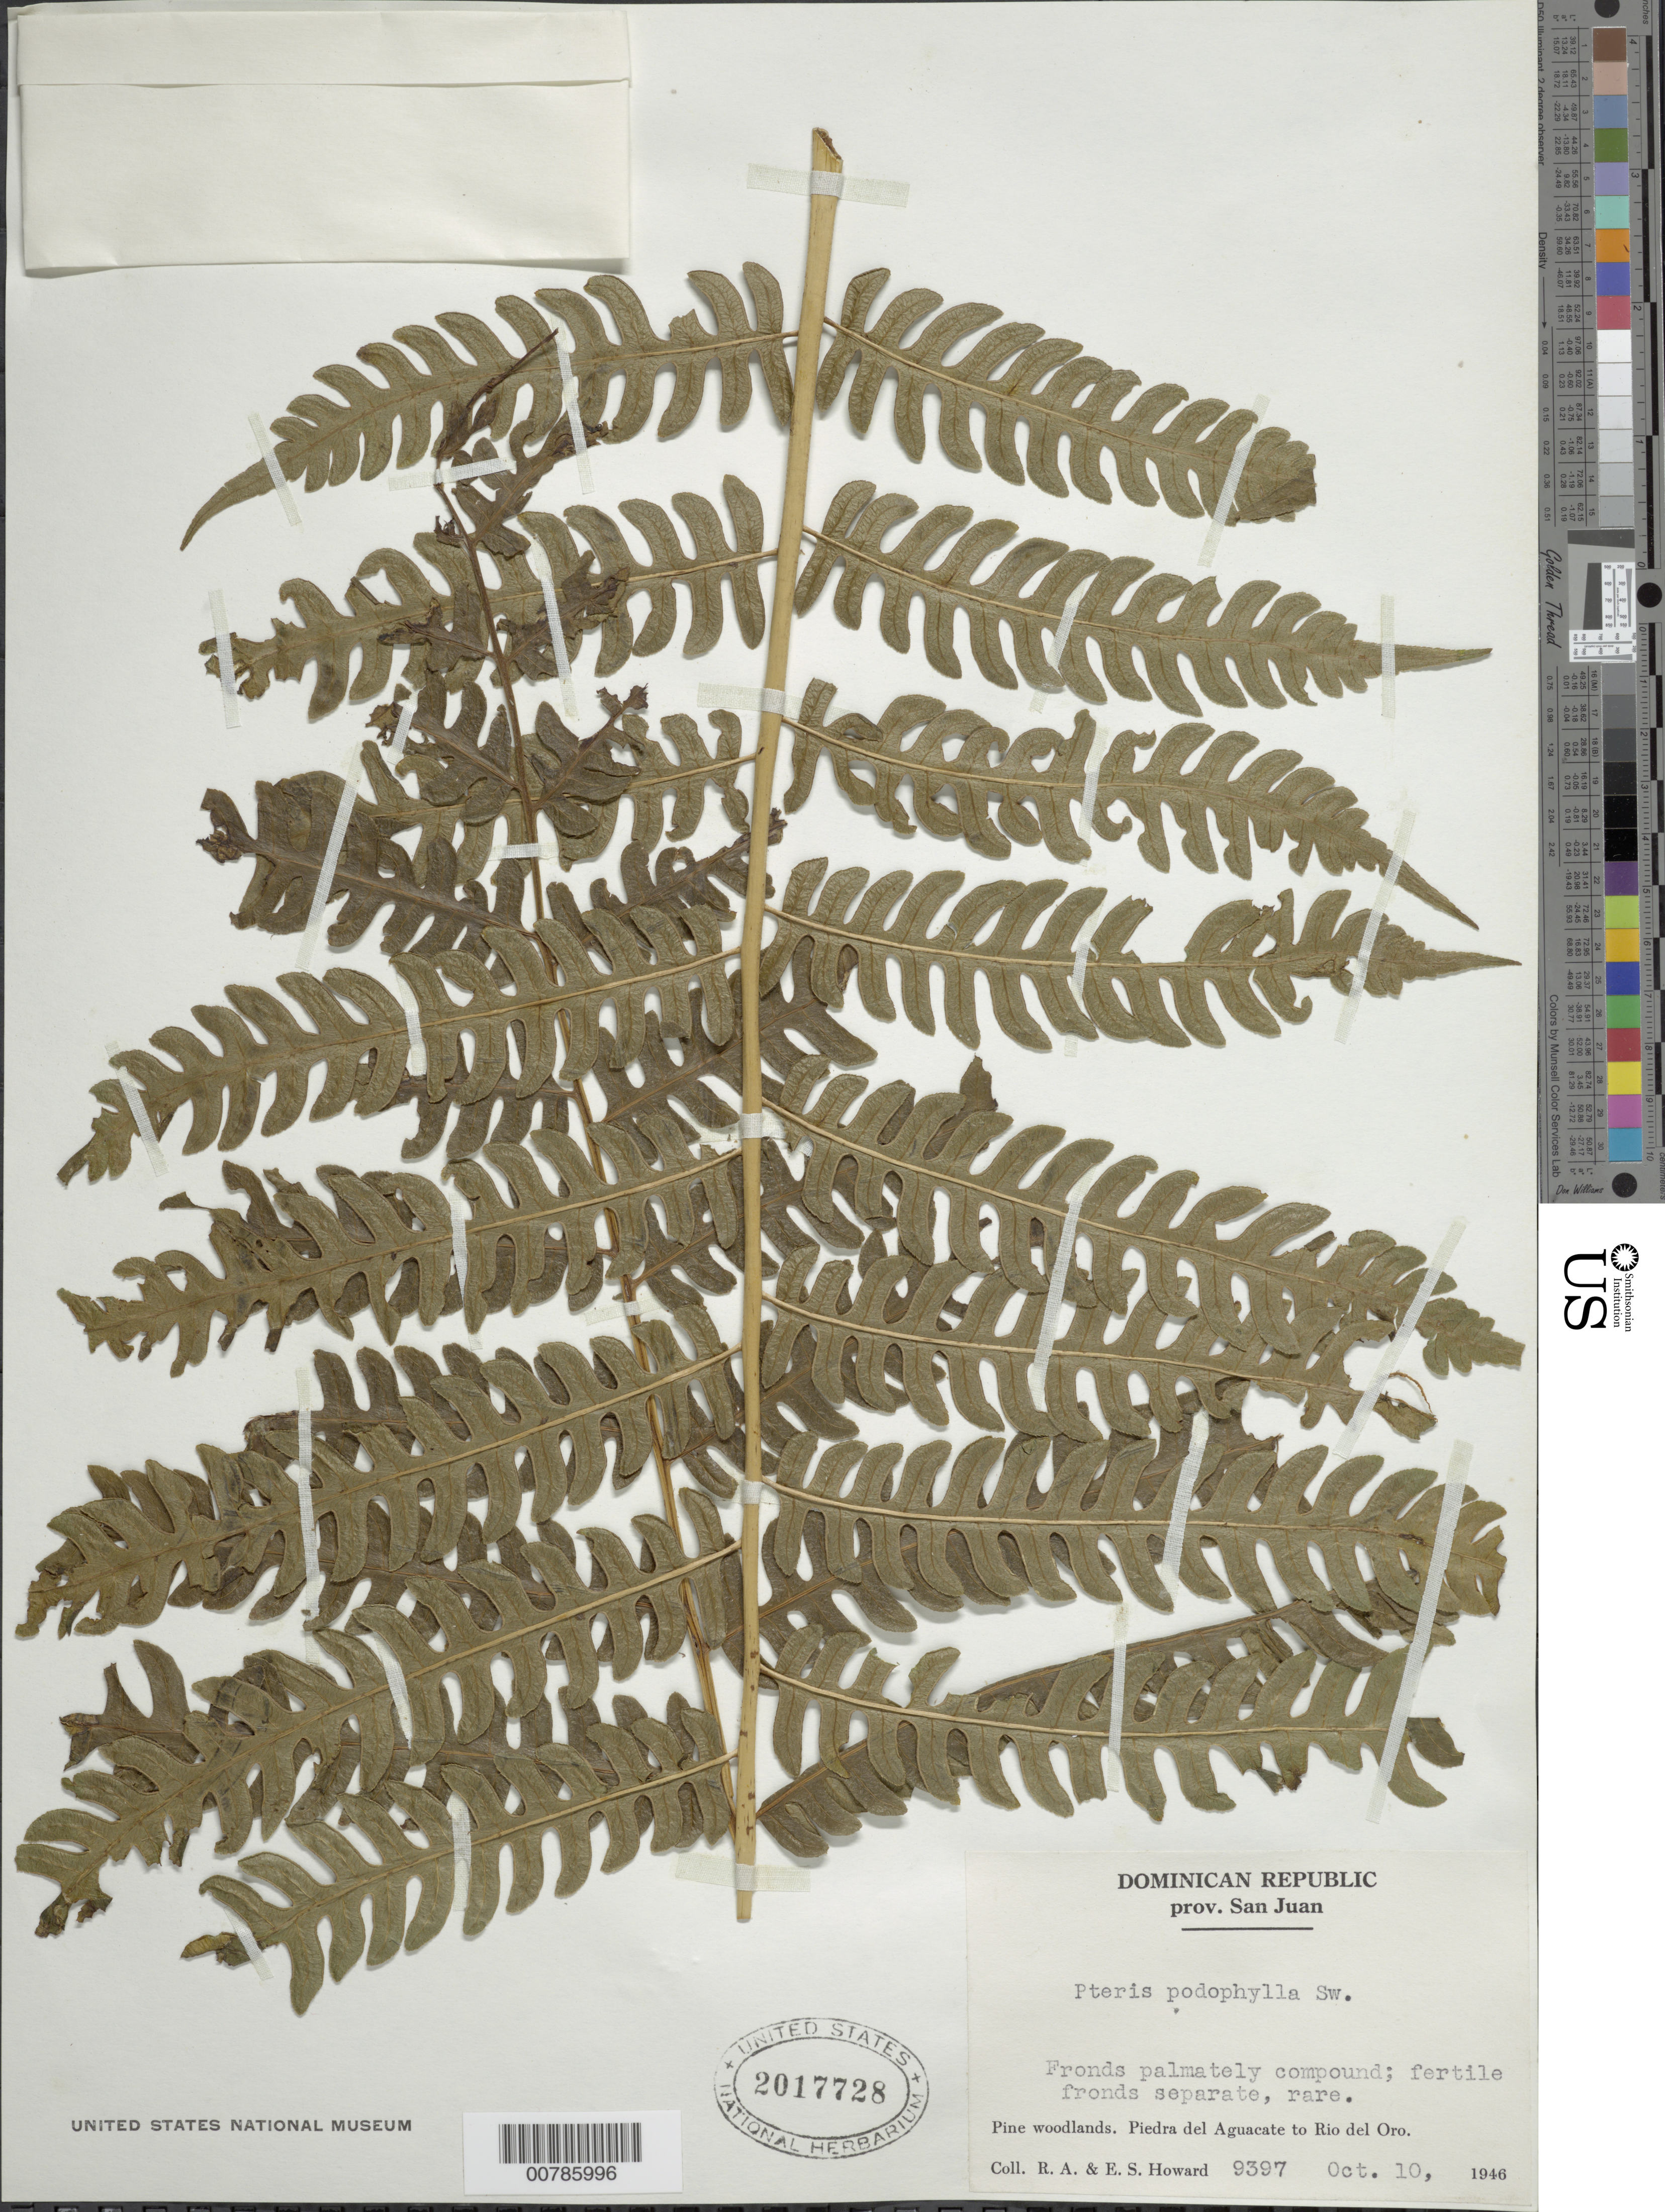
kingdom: Plantae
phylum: Tracheophyta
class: Polypodiopsida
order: Polypodiales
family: Pteridaceae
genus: Pteris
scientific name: Pteris podophylla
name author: Sw.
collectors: R. A. Howard & E. S. Howard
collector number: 9397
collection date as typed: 10 Oct 1946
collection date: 1946-10-10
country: Dominican Republic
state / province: San Juan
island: Hispaniola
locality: Piedra del Aguacate to Río del Oro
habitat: Pine woodlands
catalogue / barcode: US 2017728